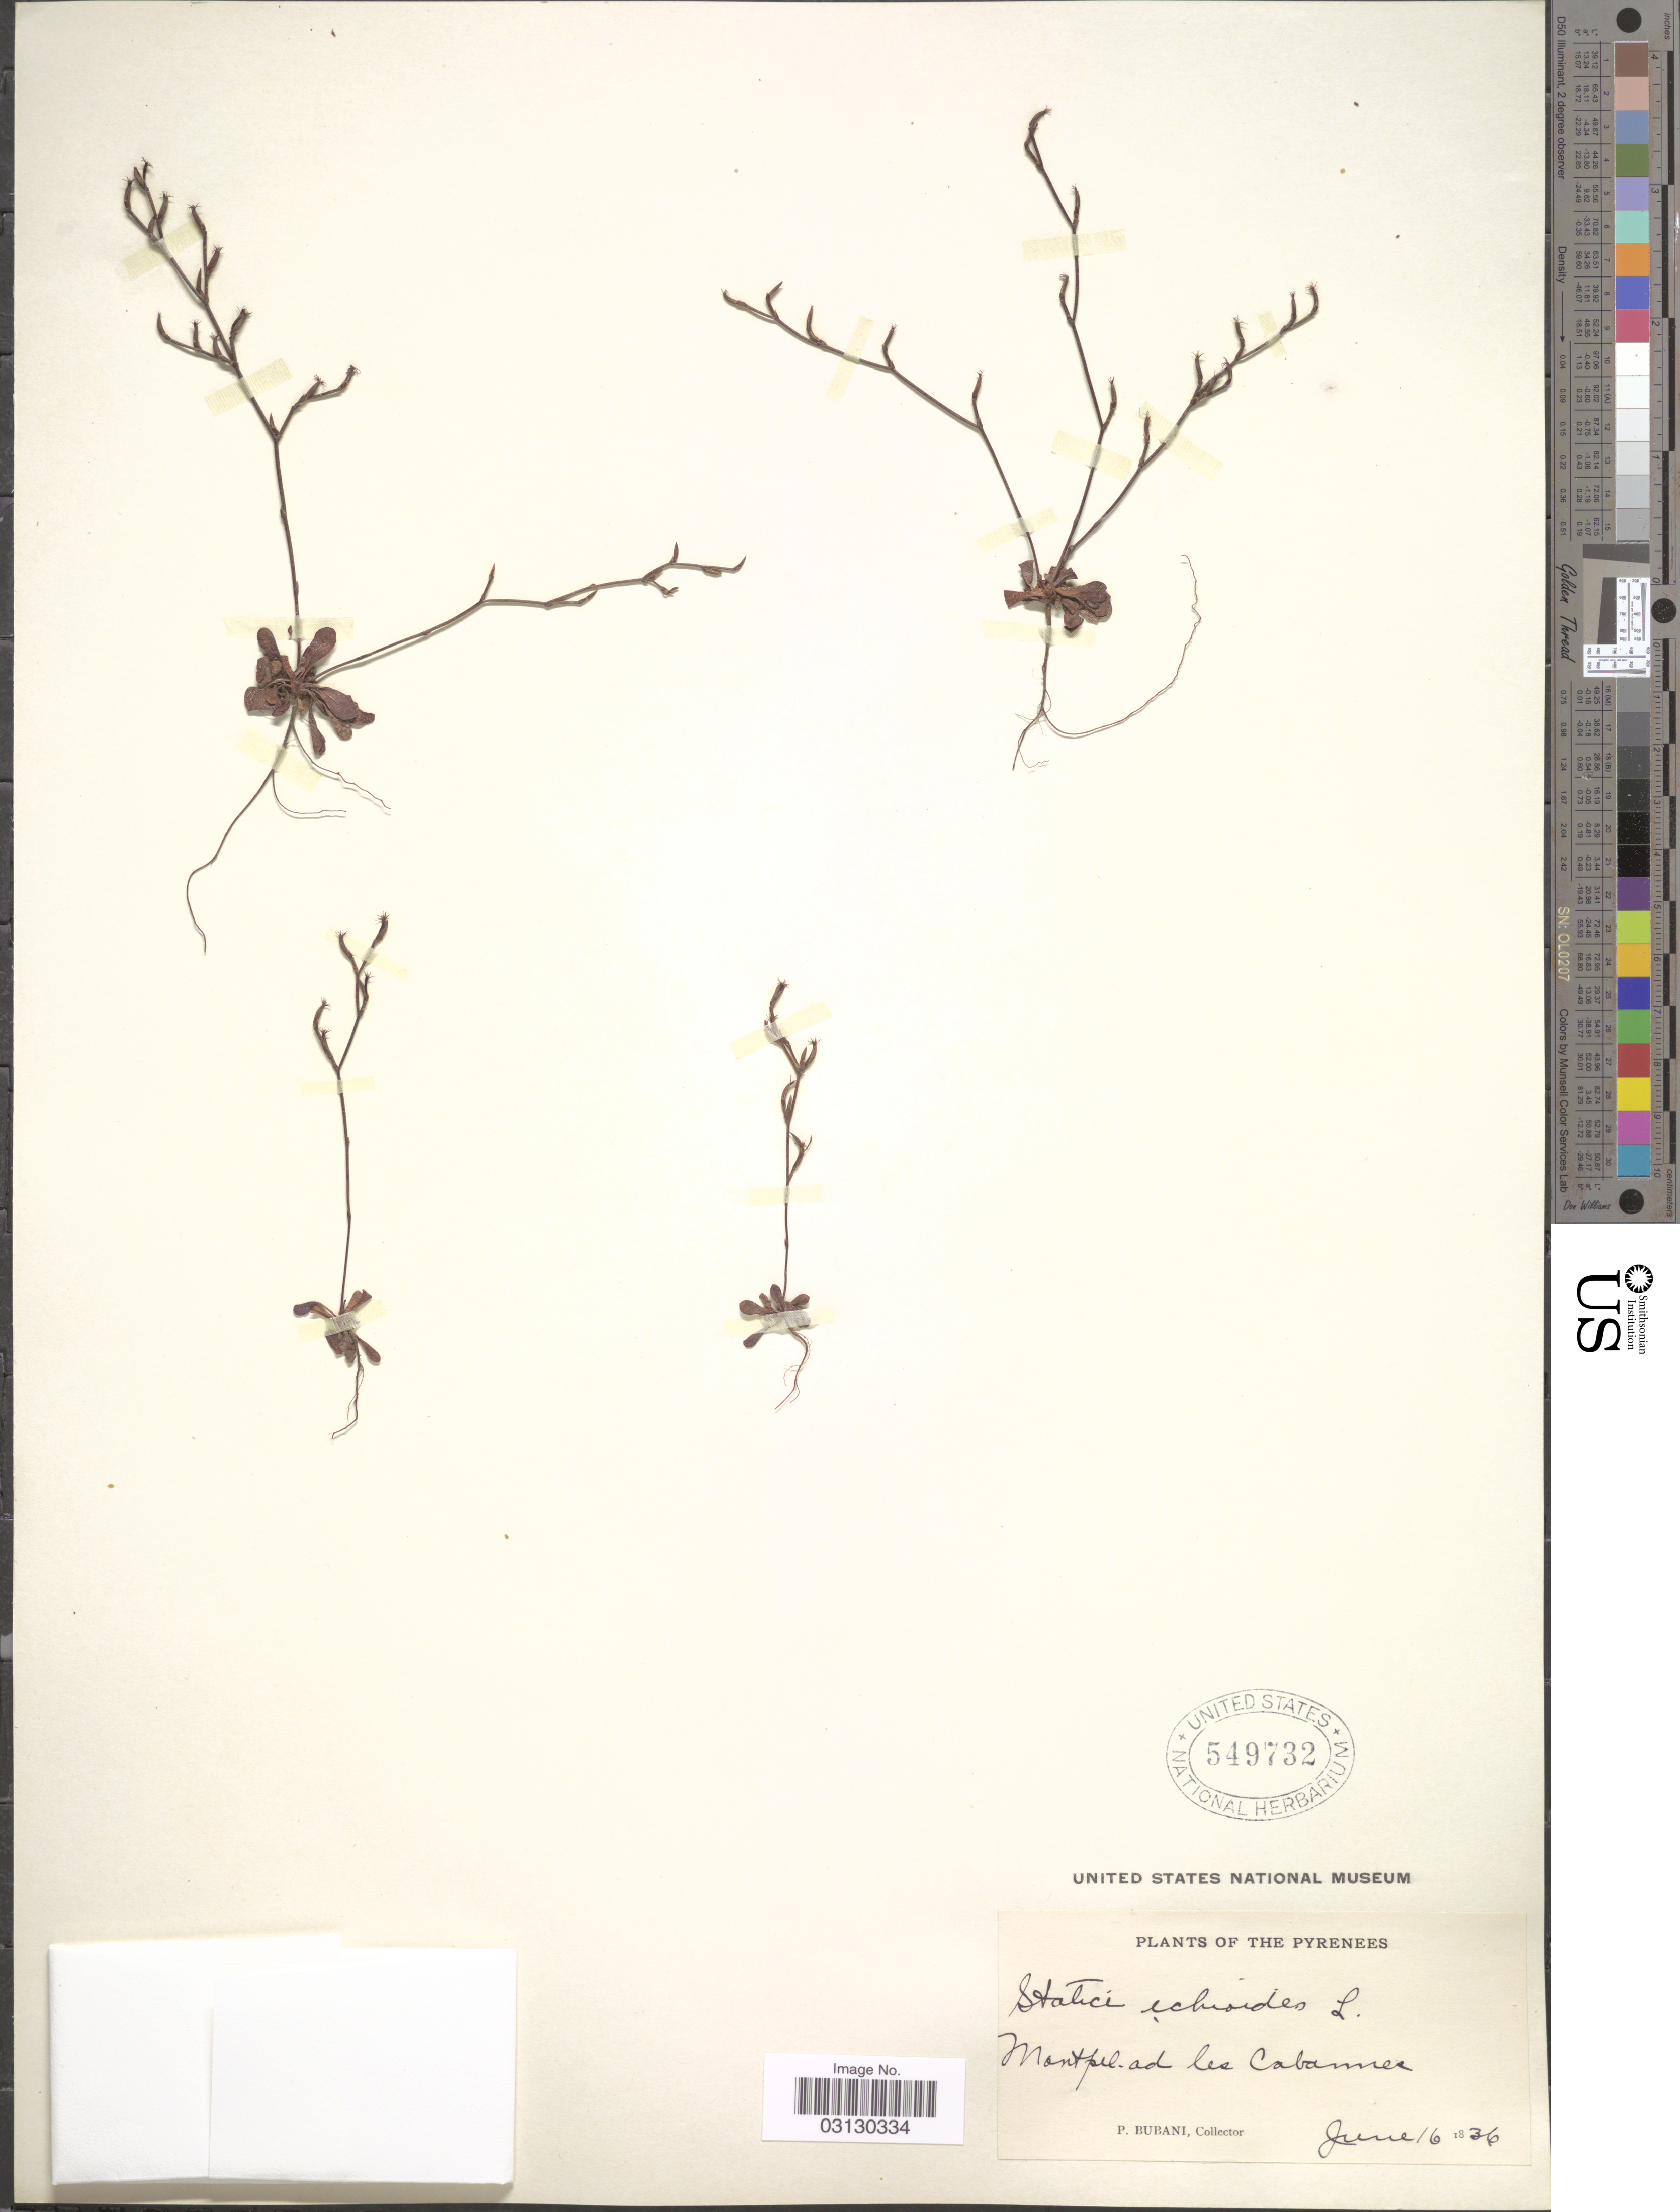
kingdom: Plantae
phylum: Tracheophyta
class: Magnoliopsida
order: Caryophyllales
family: Plumbaginaceae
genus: Limonium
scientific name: Limonium echioides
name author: (L.) Mill.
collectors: P. Bubani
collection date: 1836-06-16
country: France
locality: The Pyrenees. Montpel. ad les Cabannes.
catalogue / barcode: US 549732